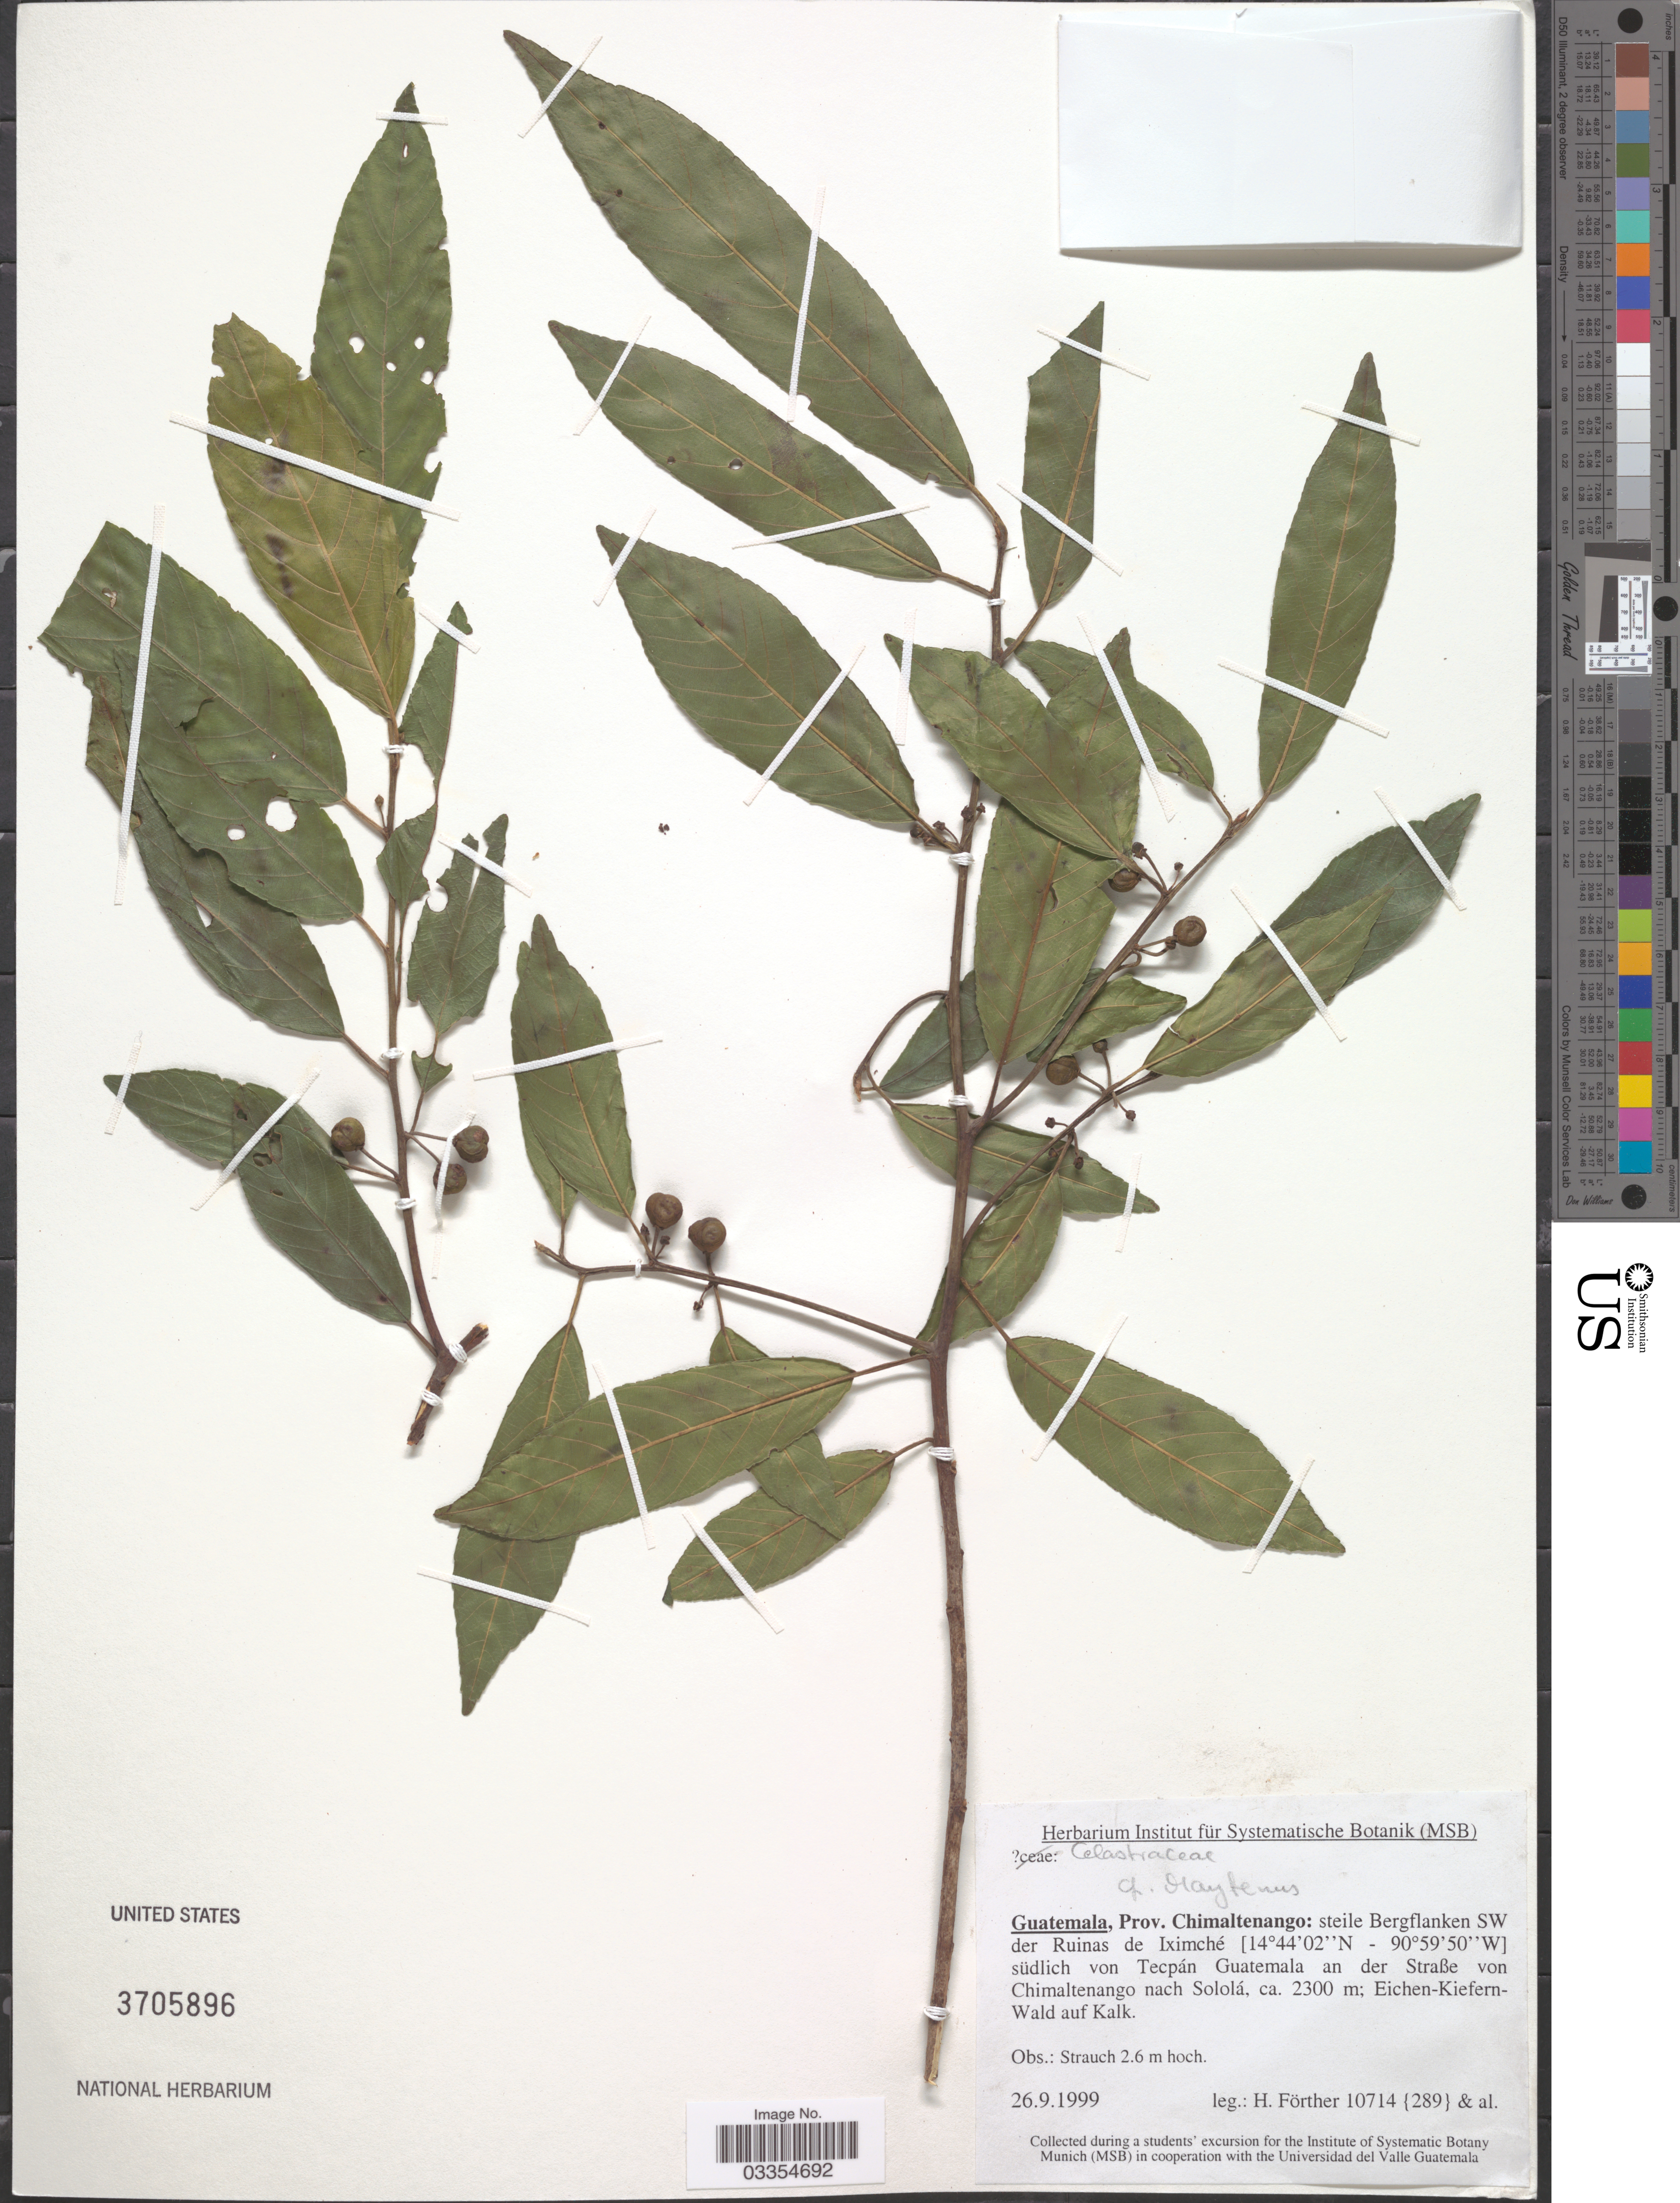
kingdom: Plantae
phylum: Tracheophyta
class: Magnoliopsida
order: Celastrales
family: Celastraceae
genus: Maytenus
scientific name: Maytenus sp.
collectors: H. Förther & et al.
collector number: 10714 {289}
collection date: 1999-09-26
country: Guatemala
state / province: Chimaltenango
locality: Steile Bergflanken SW der Ruinas de Iximché, südlich von Tecpán Guatemala an der straße von Chimaltenango nach Sololá. Eichen-Kiefern-Wald auf Kalk.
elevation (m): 2300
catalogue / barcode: US 3705896